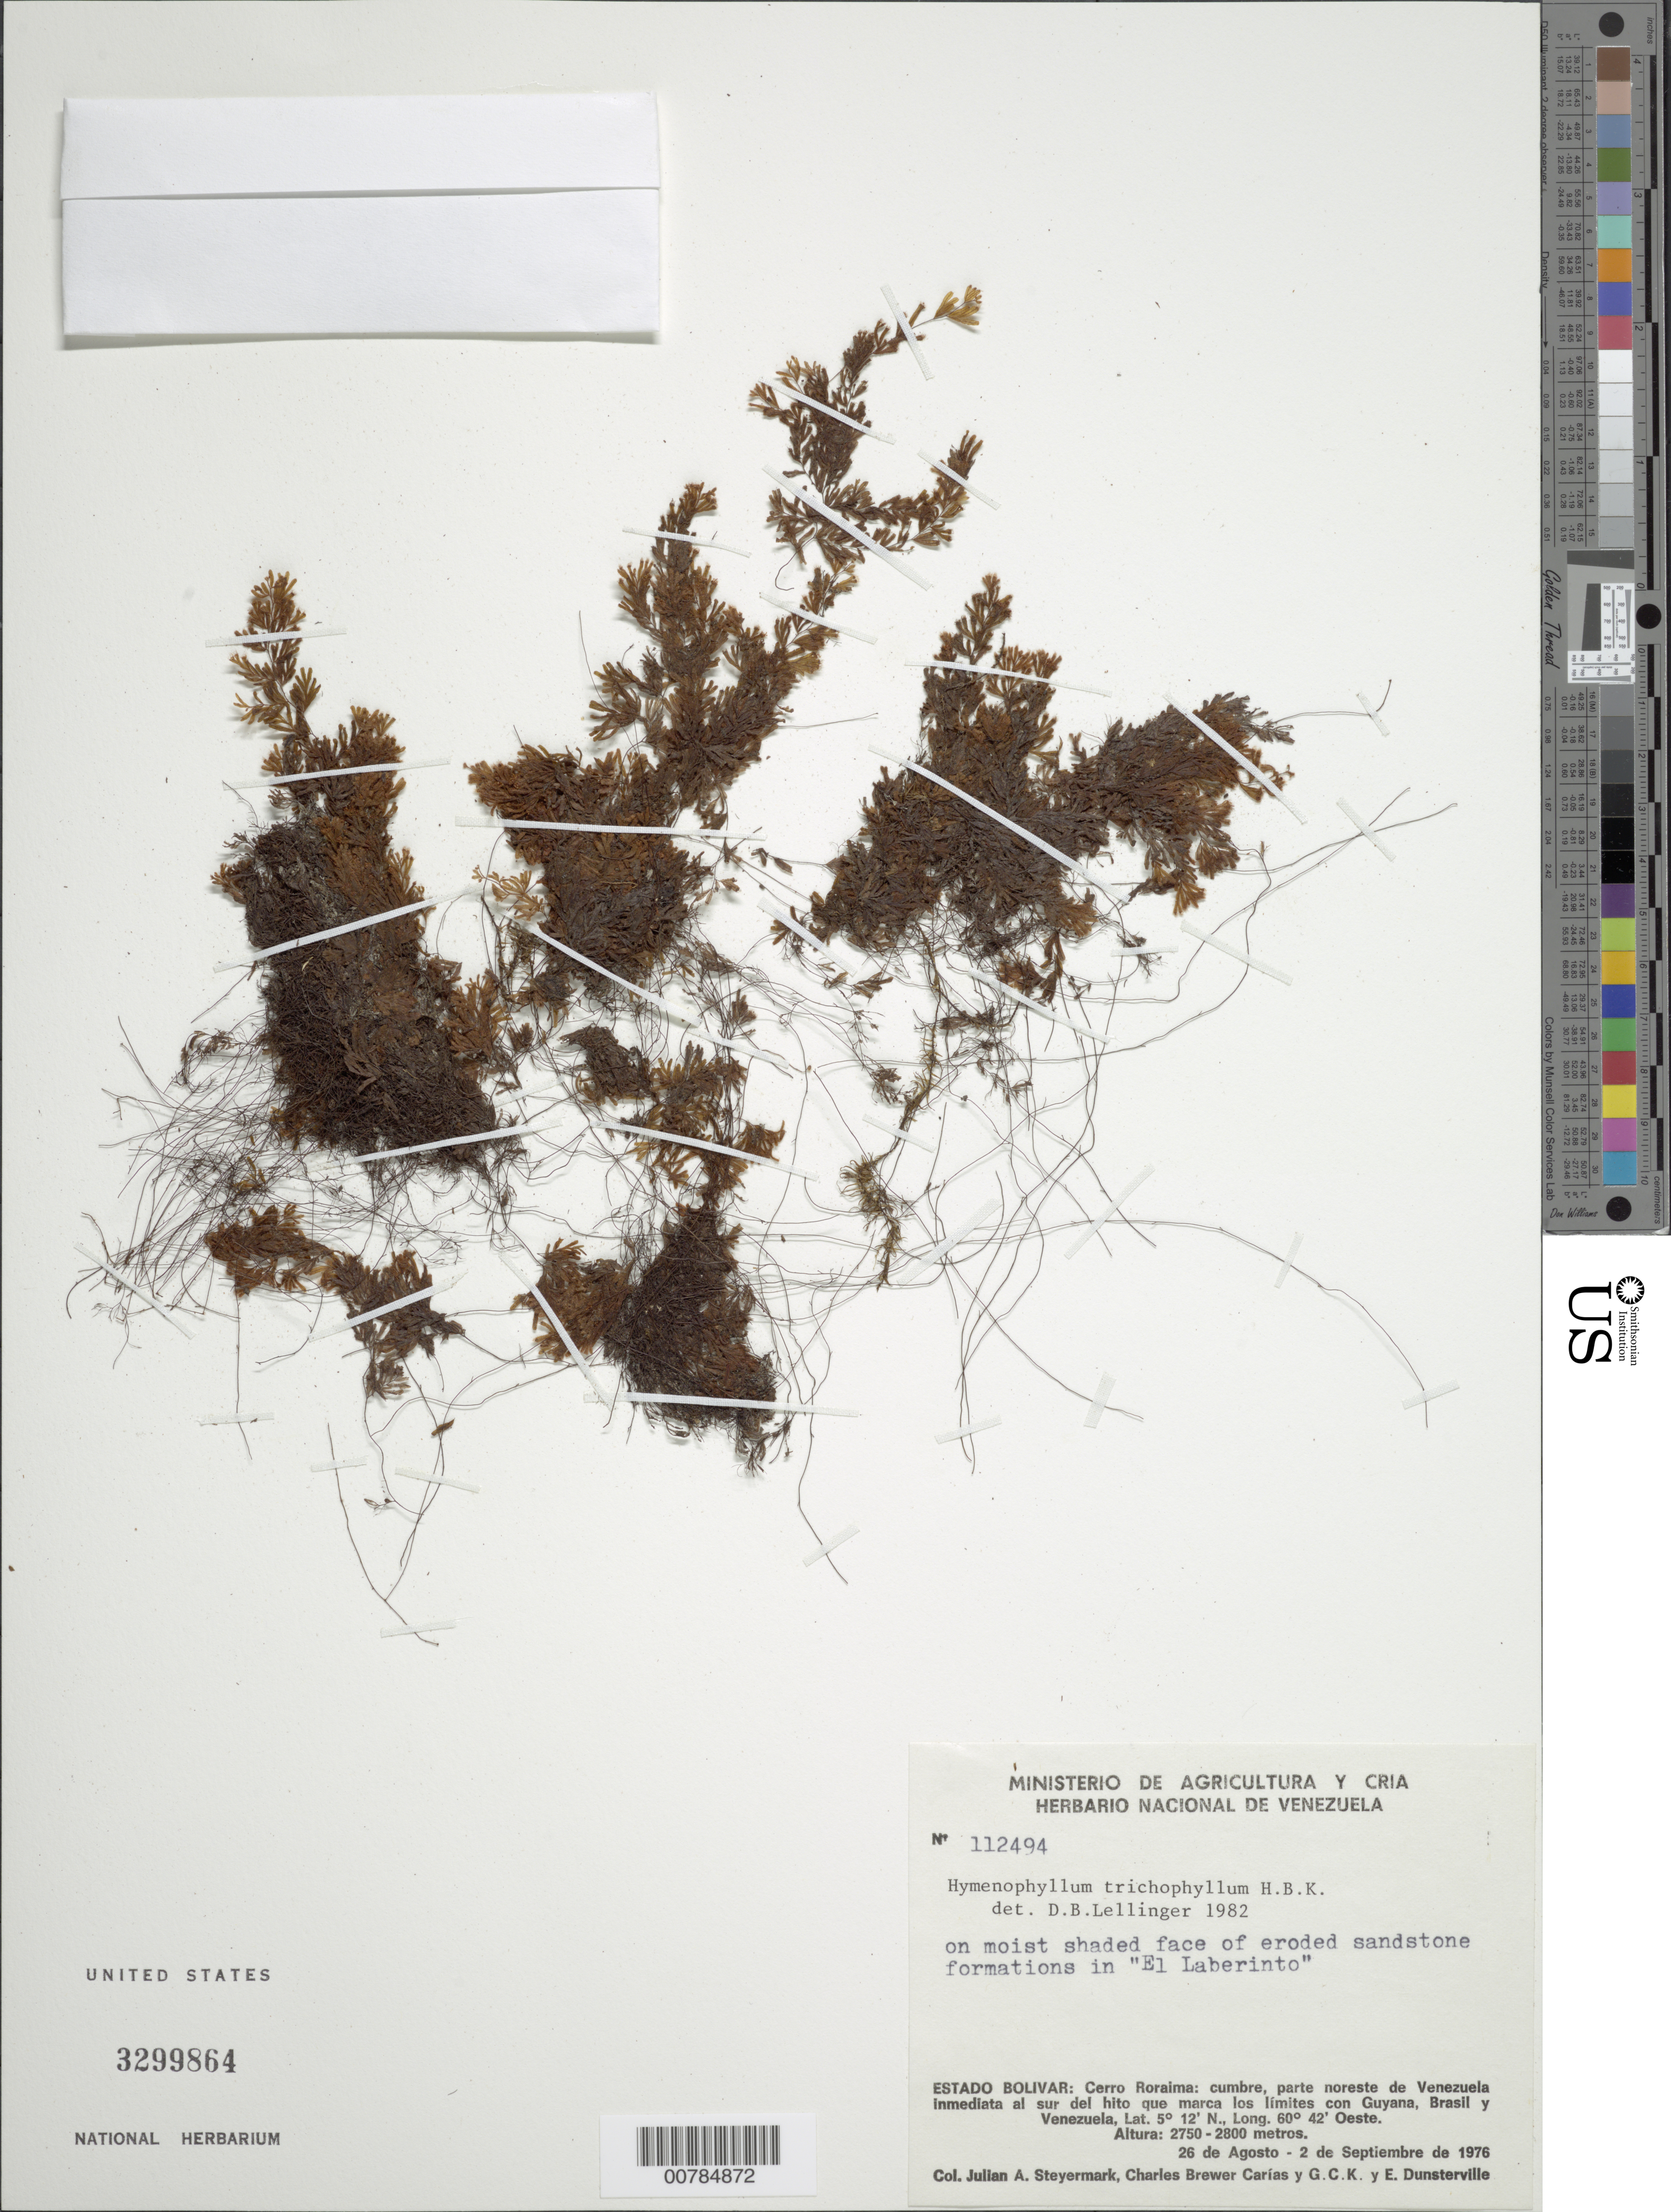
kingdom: Plantae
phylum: Tracheophyta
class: Polypodiopsida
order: Hymenophyllales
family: Hymenophyllaceae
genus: Hymenophyllum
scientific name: Hymenophyllum trichophyllum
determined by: Lellinger, David B., (BOT), Smithsonian Institution - National Museum of Natural History (UNITED STATES)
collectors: J. Steyermark, C. Brewer-Carias, G. C. K. Dunsterville & E. Dunsterville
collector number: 112494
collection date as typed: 26-Aug-76 to 2-Sep-76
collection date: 1976-08-26/1976-09-02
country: Venezuela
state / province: Bolívar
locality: Cerro Roraima: parte NE de Venezuela inmediata al S del hito que marca los límites con Guyana, Brasil y Ven. Between camp and the morro formations of "El Laberinto"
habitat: Moist shaded face of eroded sandstone formations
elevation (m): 2750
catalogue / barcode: US 3299864